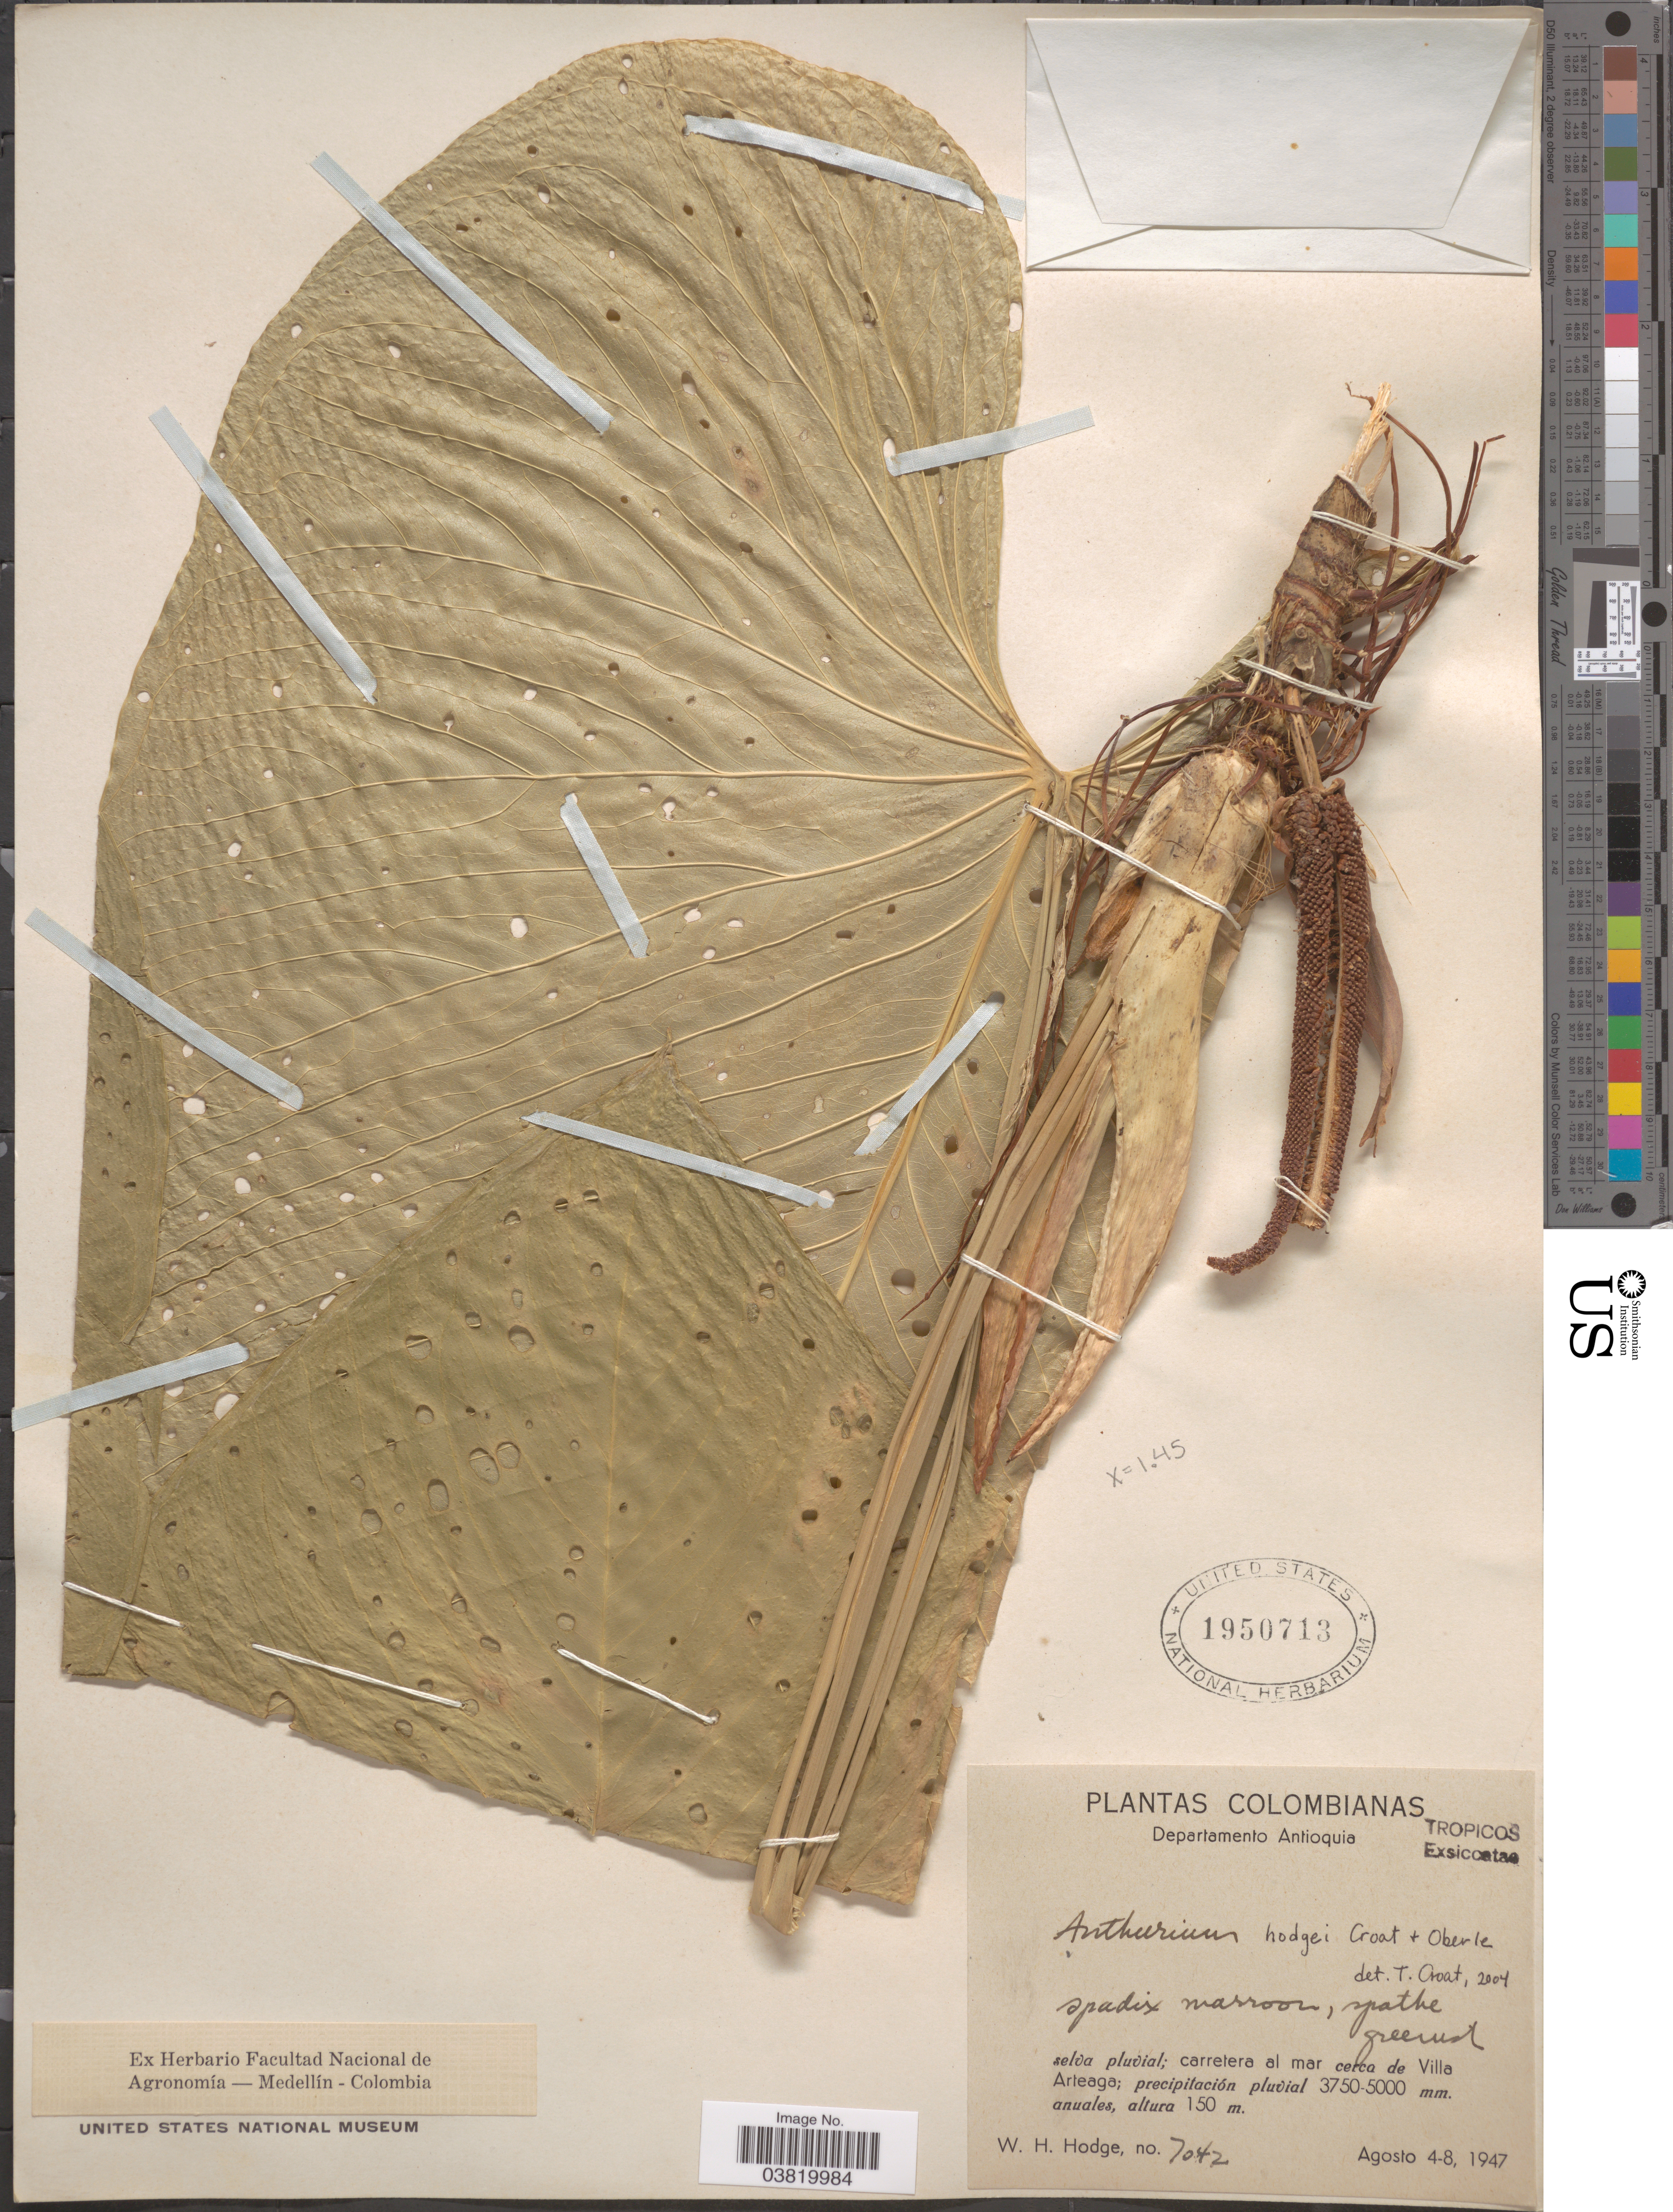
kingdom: Plantae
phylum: Tracheophyta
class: Liliopsida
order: Alismatales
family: Araceae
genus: Anthurium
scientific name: Anthurium hodgei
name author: Croat et al.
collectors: W. Hodge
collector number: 7042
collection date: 1947-08-04/1947-08-08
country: Colombia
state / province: Antioquia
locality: Departamento Antioquia. Carretera al mar cerca de Villa Arteaga.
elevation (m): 150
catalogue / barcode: US 1950713